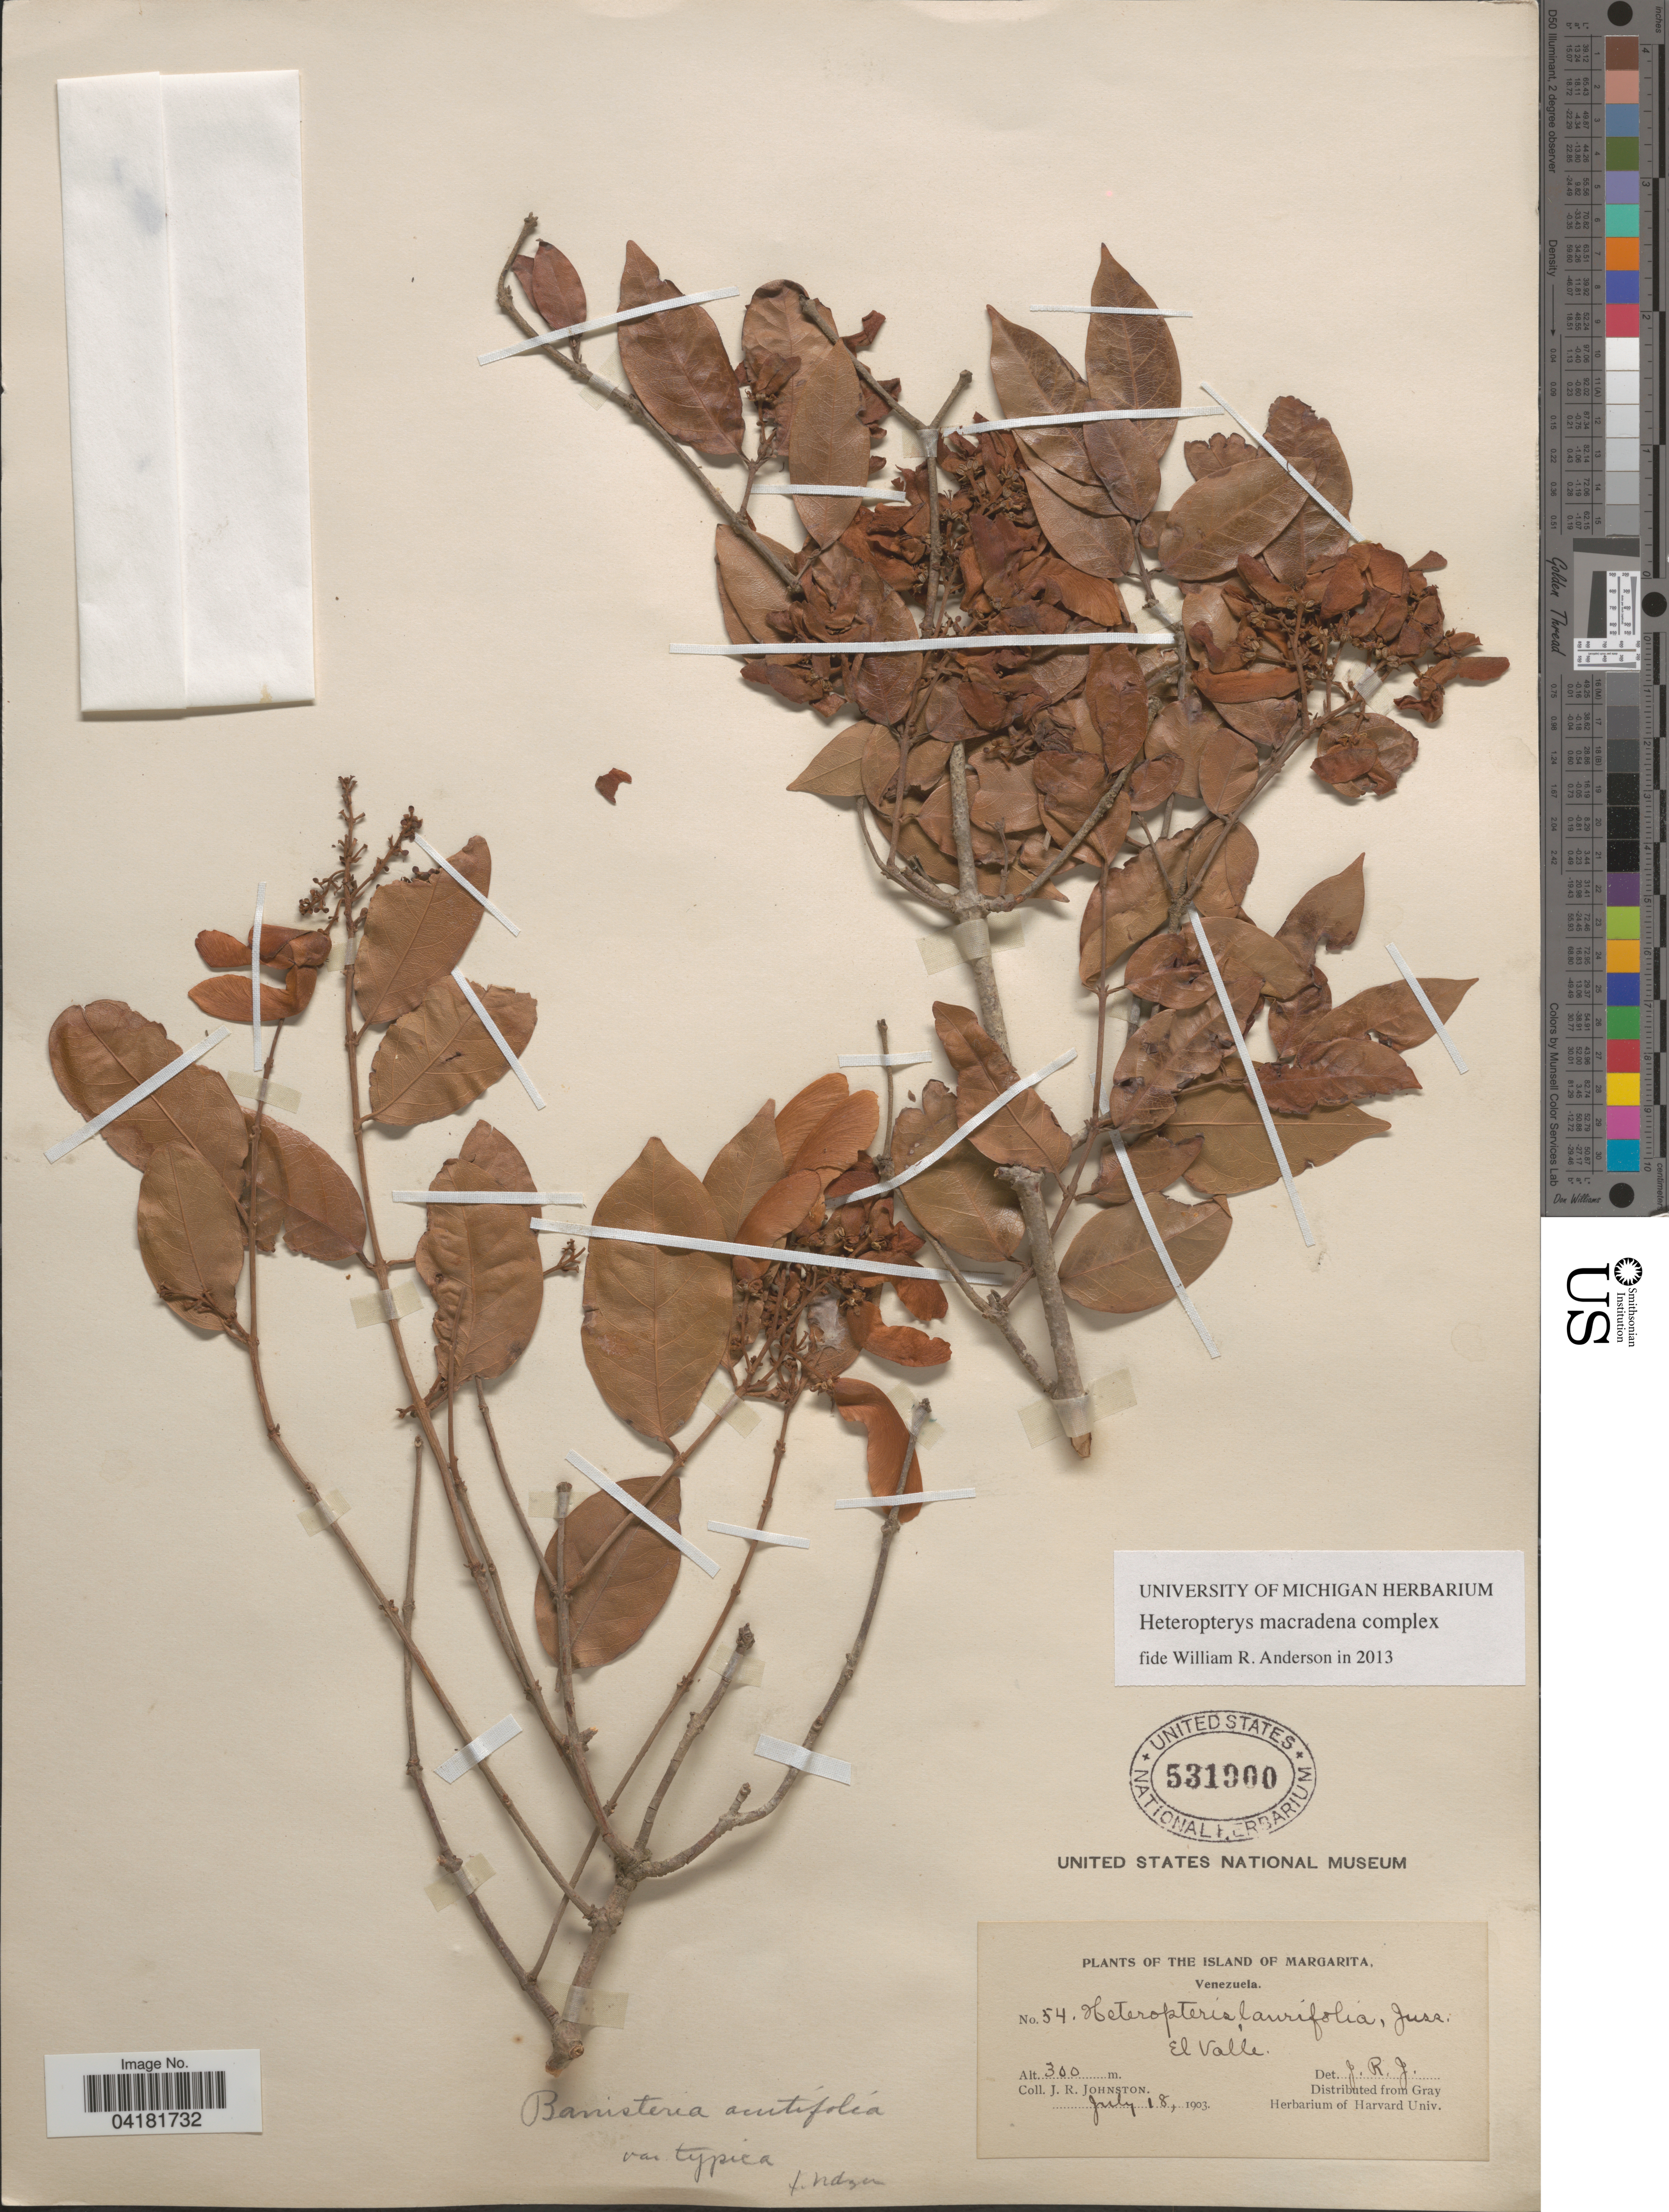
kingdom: Plantae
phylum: Tracheophyta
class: Magnoliopsida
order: Malpighiales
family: Malpighiaceae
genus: Heteropterys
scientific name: Heteropterys macradena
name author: (DC.) W.R. Anderson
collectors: J. Johnston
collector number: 54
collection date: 1903-07-18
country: Venezuela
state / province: Nueva Esparta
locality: Island of Margarita. El Valle.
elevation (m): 300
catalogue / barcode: US 531900